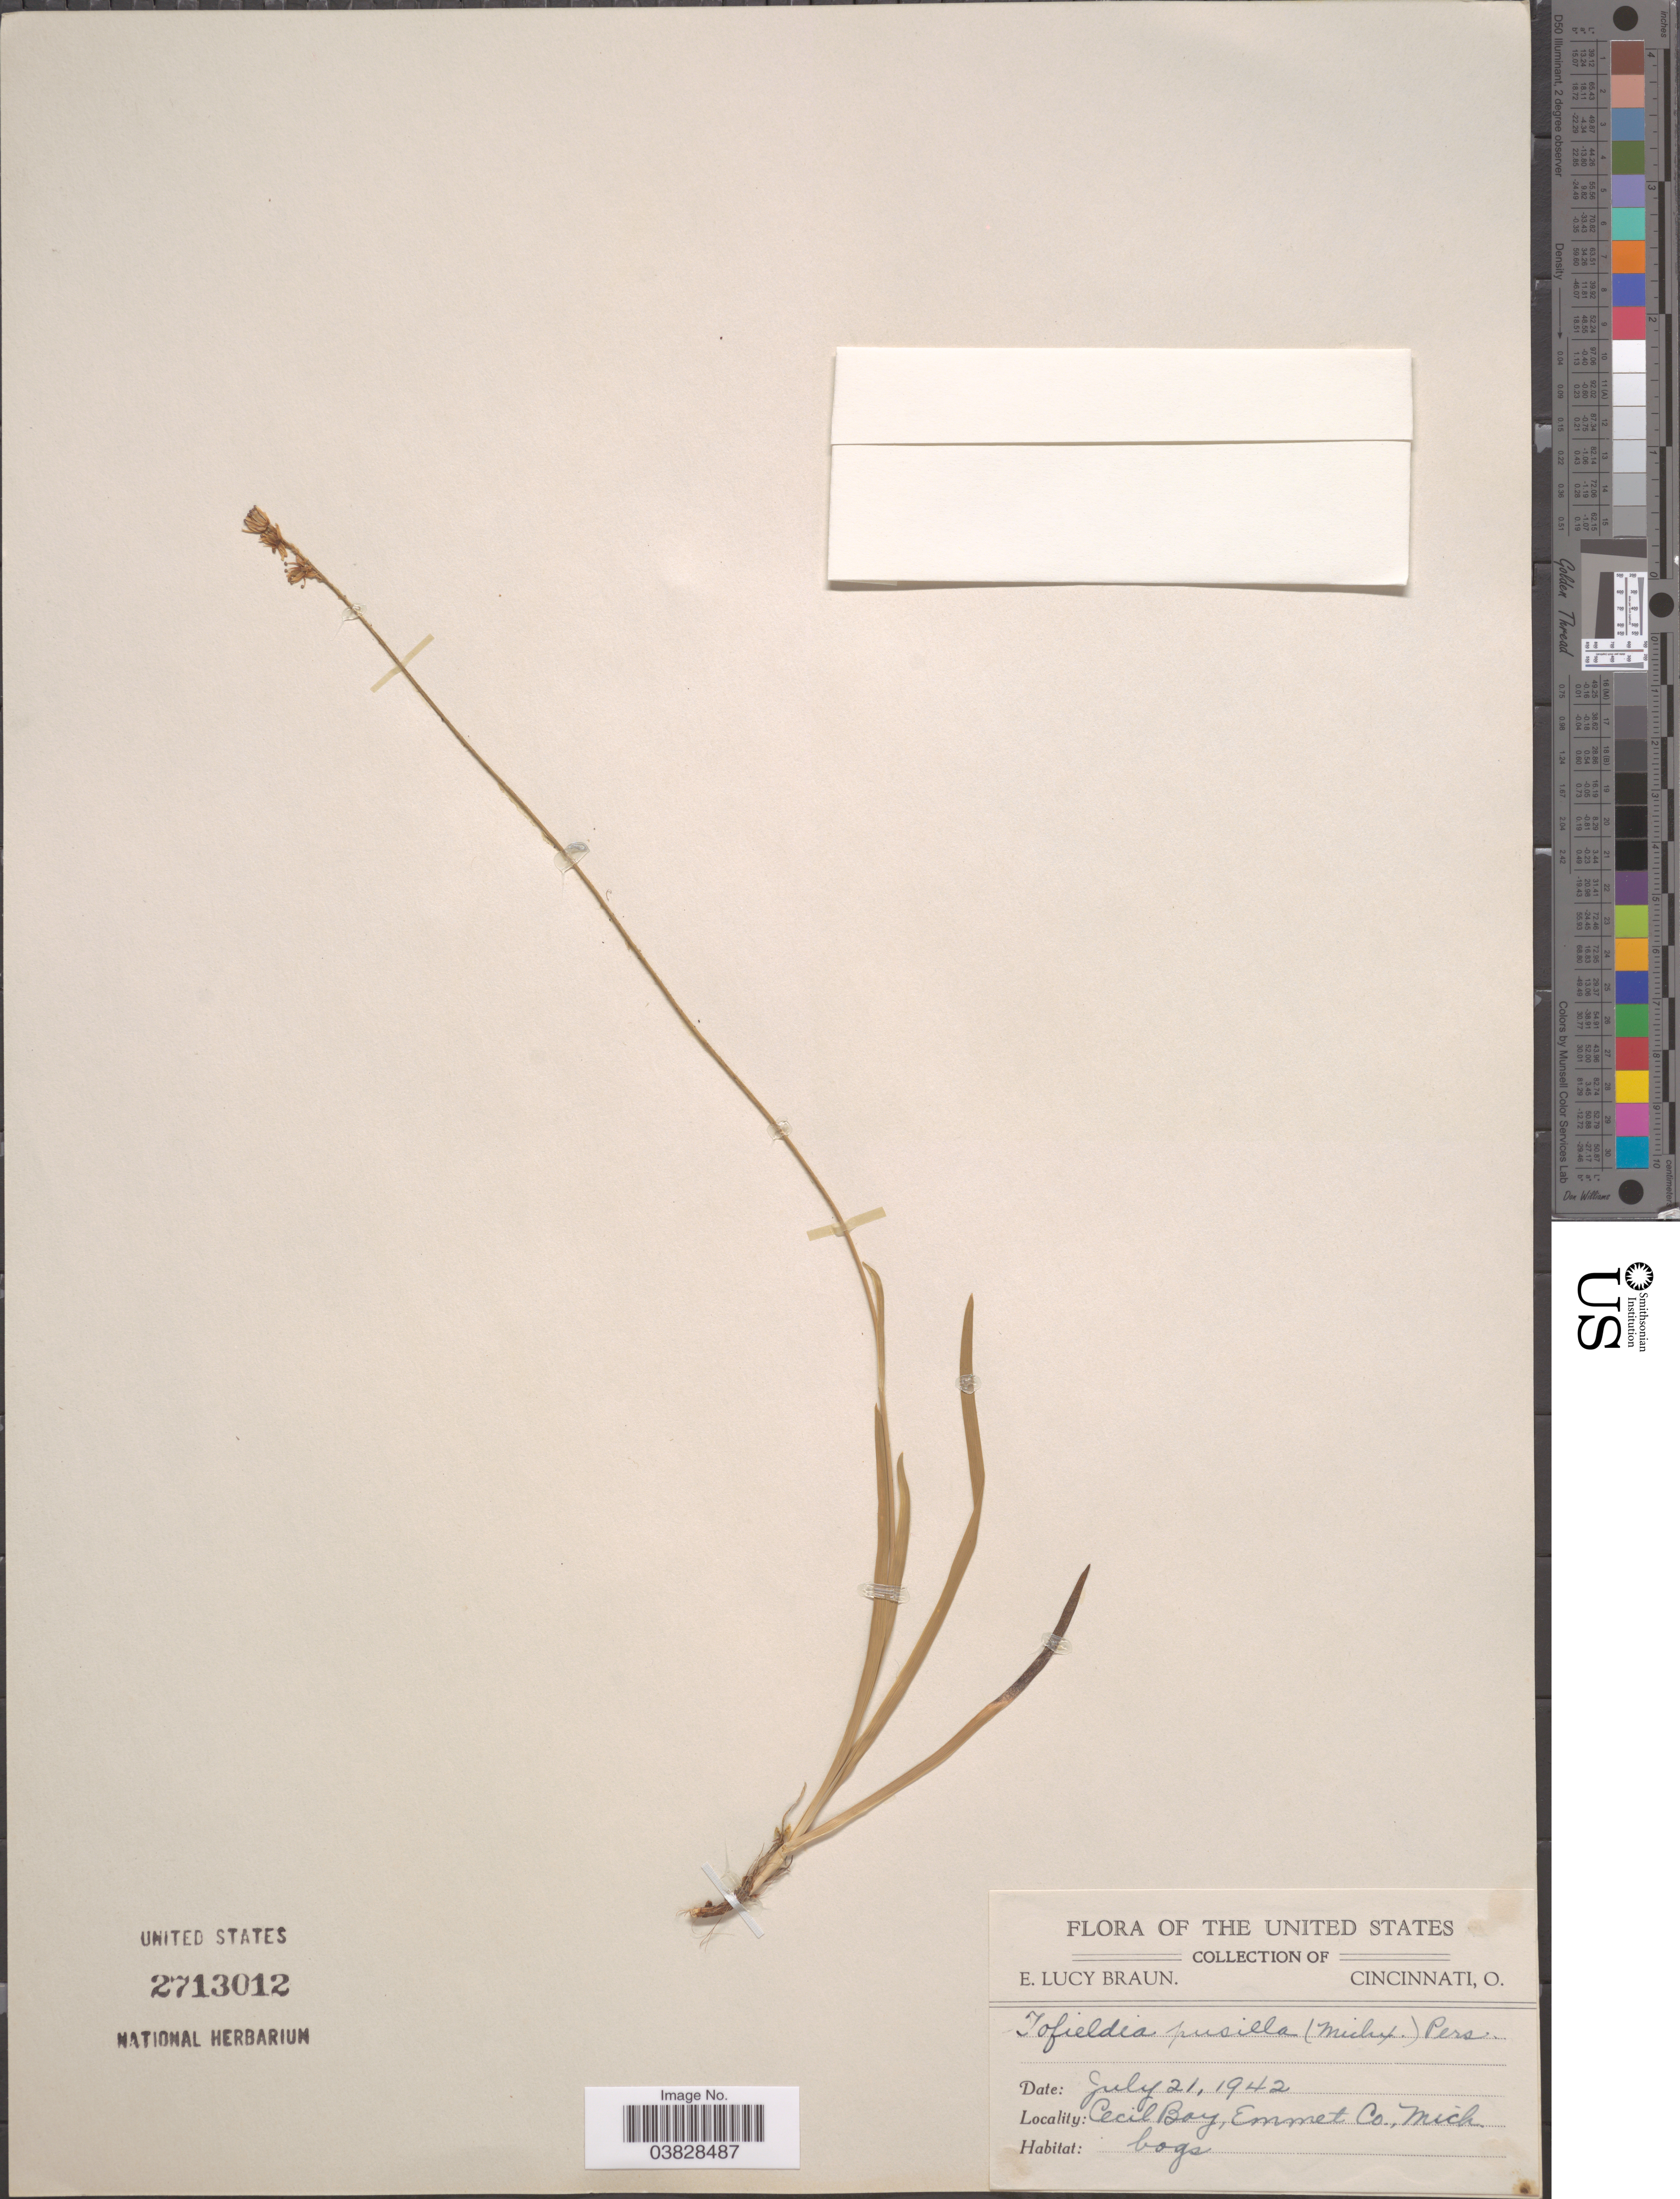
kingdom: Plantae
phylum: Tracheophyta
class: Liliopsida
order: Alismatales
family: Tofieldiaceae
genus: Tofieldia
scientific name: Tofieldia pusilla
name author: (Michx.) Pers.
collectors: E. L. Braun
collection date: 1942-07-21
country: United States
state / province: Michigan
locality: Cecil Bay, Emmet Co.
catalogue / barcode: US 2713012